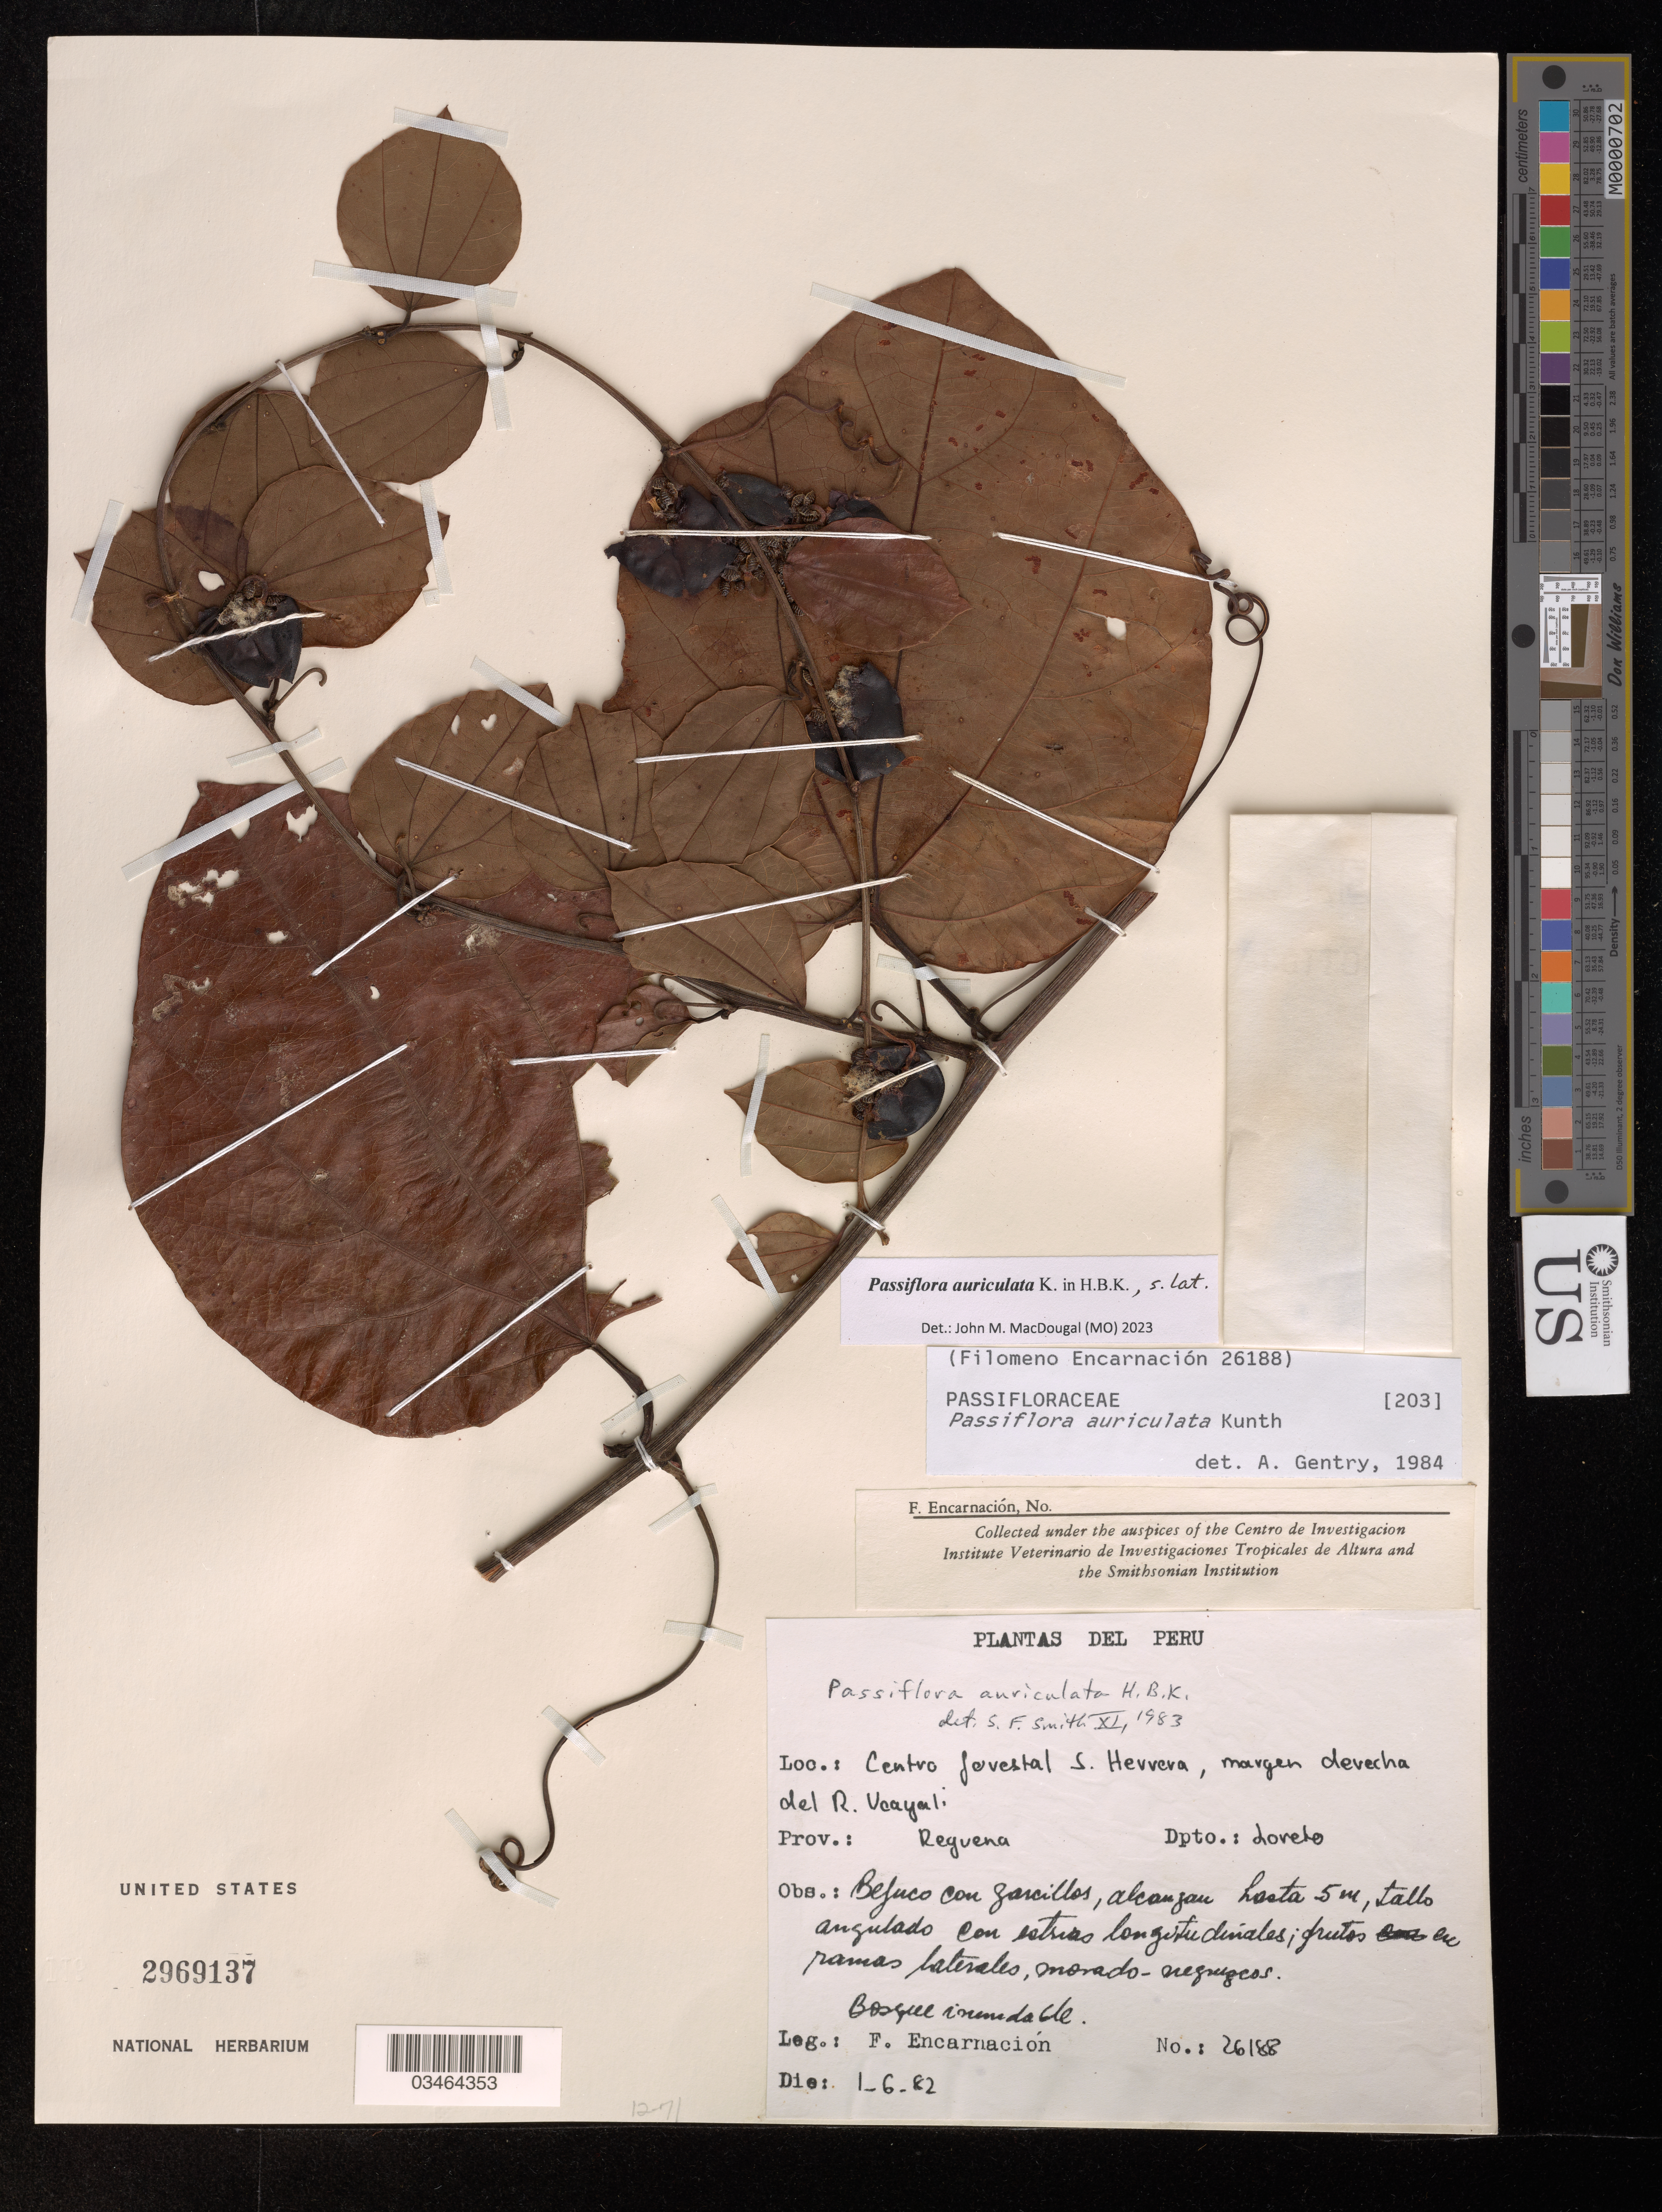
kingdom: Plantae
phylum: Tracheophyta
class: Magnoliopsida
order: Malpighiales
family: Passifloraceae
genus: Passiflora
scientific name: Passiflora auriculata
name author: Kunth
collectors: F. Encarnación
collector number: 26188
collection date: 1982-06-01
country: Peru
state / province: Loreto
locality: Centro Jovestal* S. Herrera, margen derecha del R. Ucayali. Prov. Reguena. Dpto.: Loreto.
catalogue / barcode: US 2969137